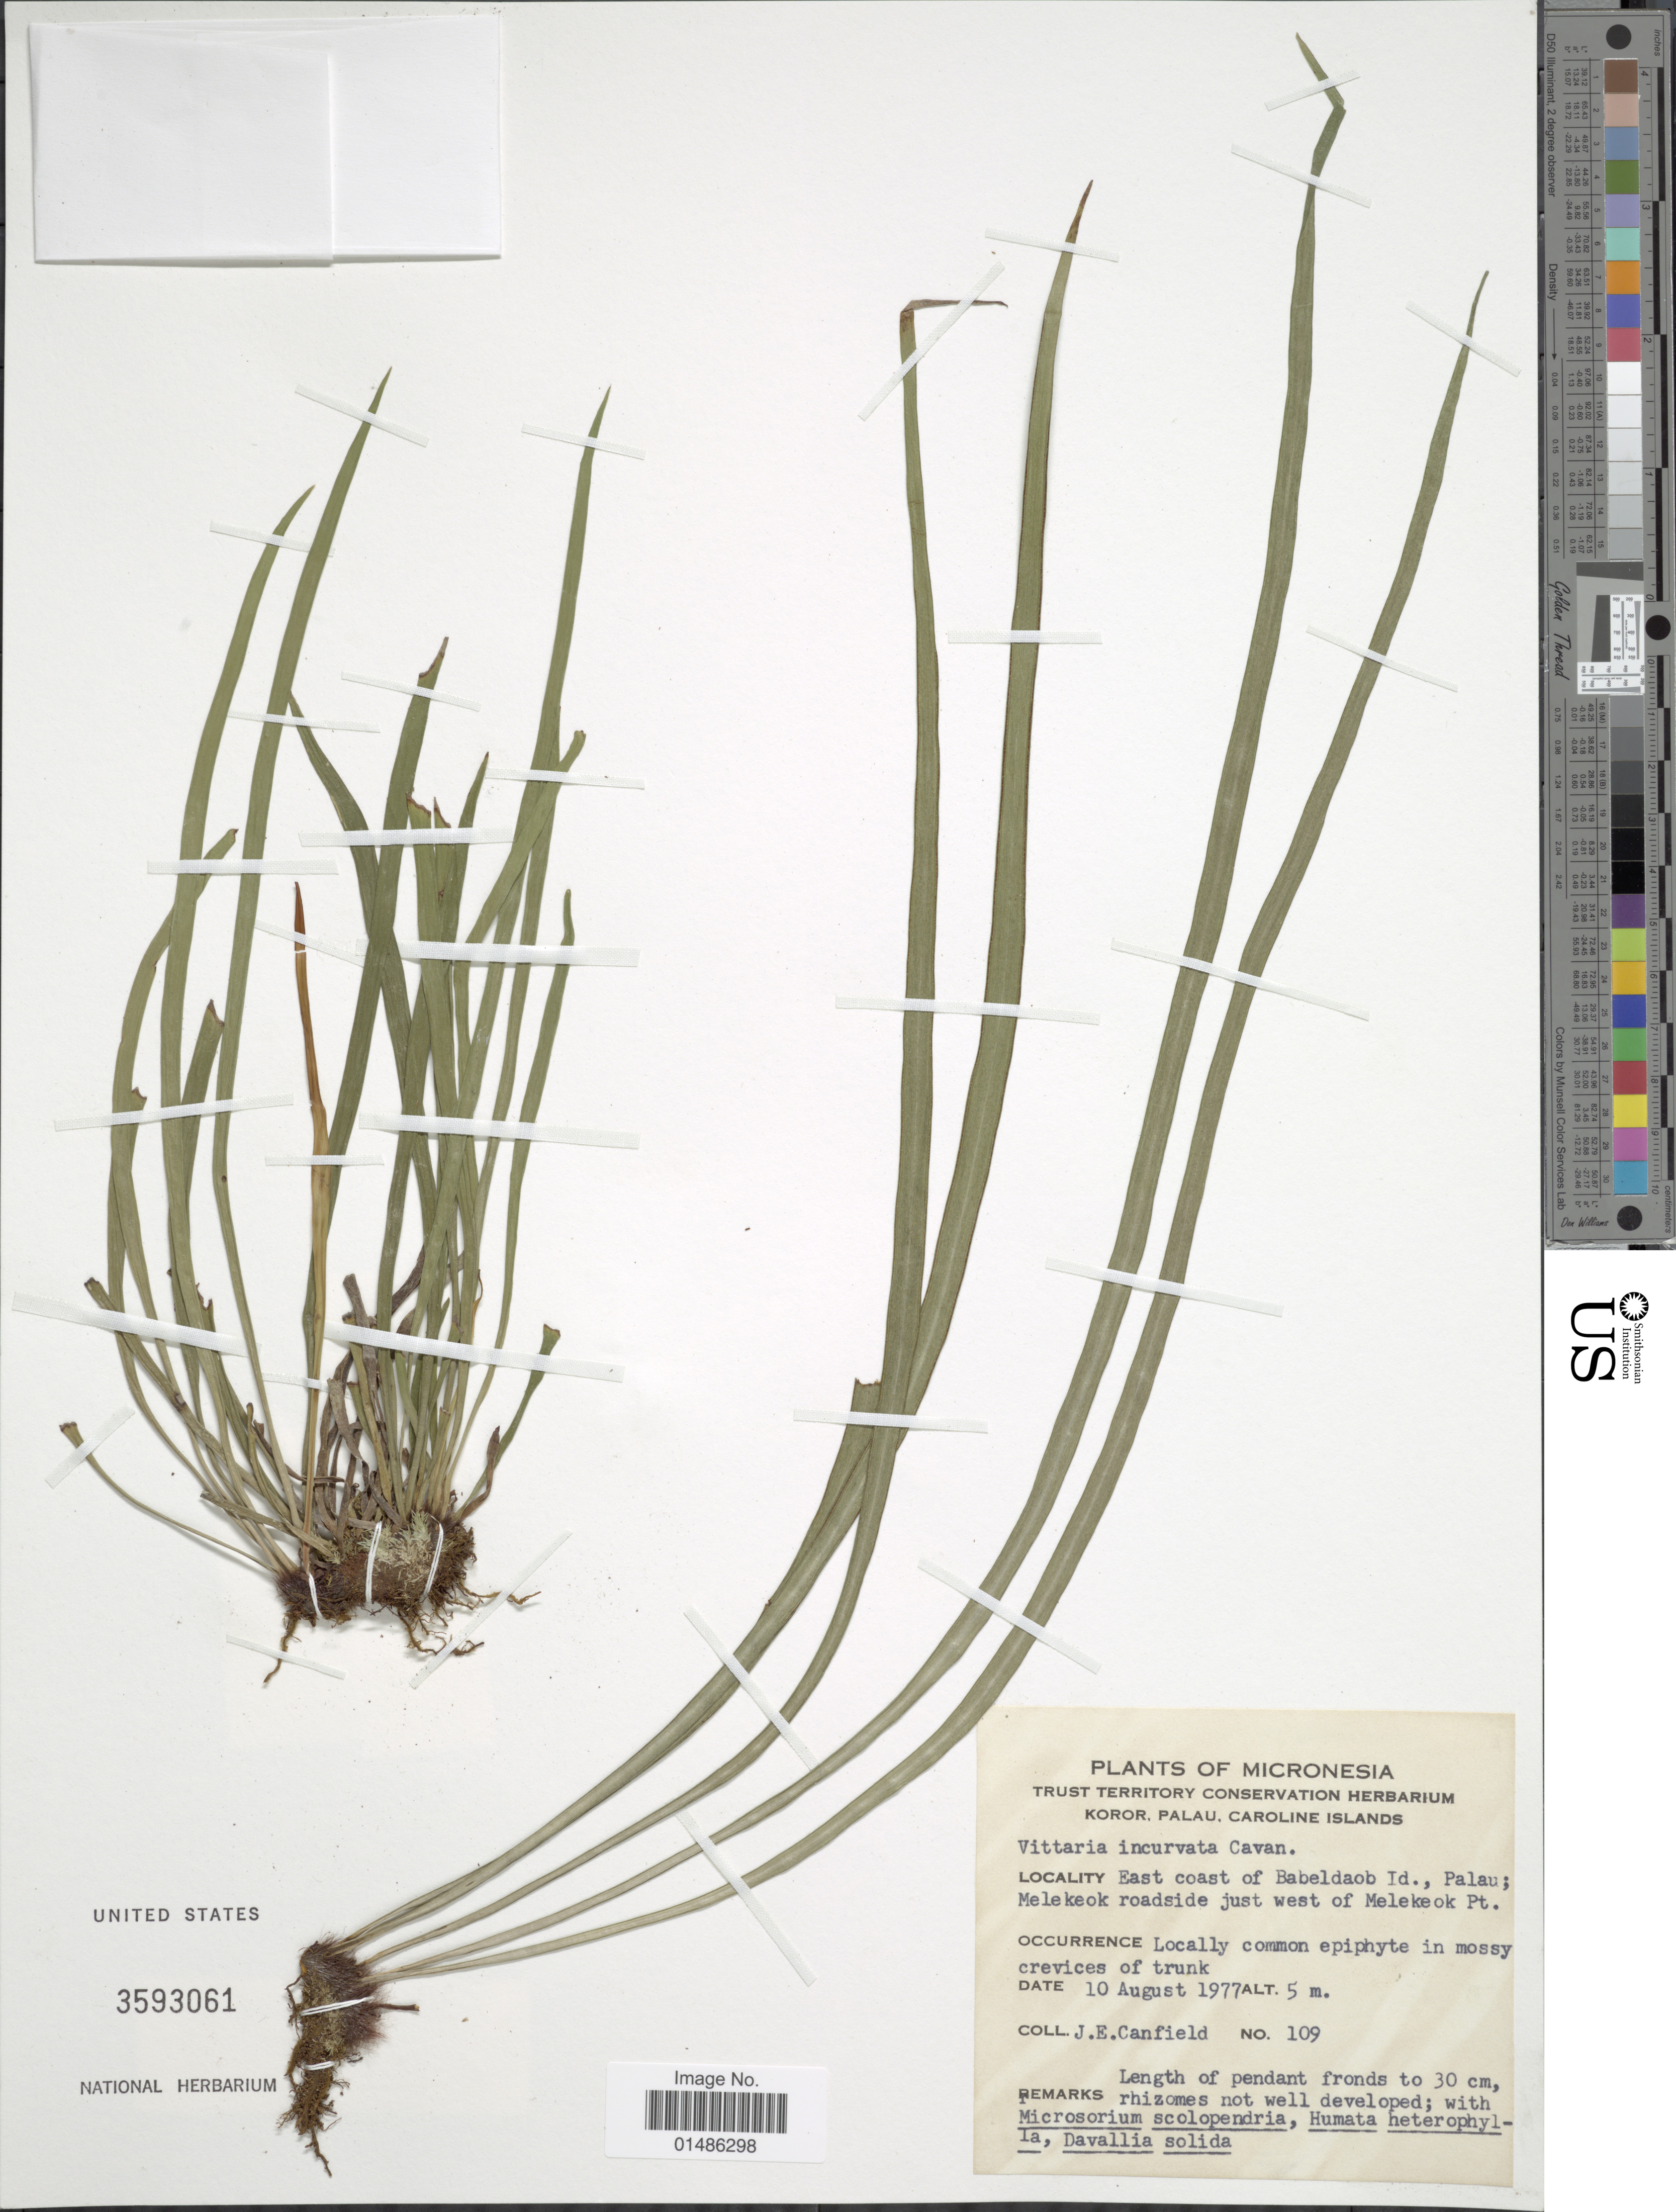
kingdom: Plantae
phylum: Tracheophyta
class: Polypodiopsida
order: Polypodiales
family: Pteridaceae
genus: Haplopteris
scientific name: Haplopteris ensiformis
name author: (Sw.) E.H. Crane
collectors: J. E. Canfield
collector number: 109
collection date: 1977-08-10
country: Palau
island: Babeldaob [Babelthuap]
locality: East coast of Babeldaob Id., Palau; Melekeok roadside just west of Melekeok Pt.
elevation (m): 5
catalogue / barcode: US 3593061